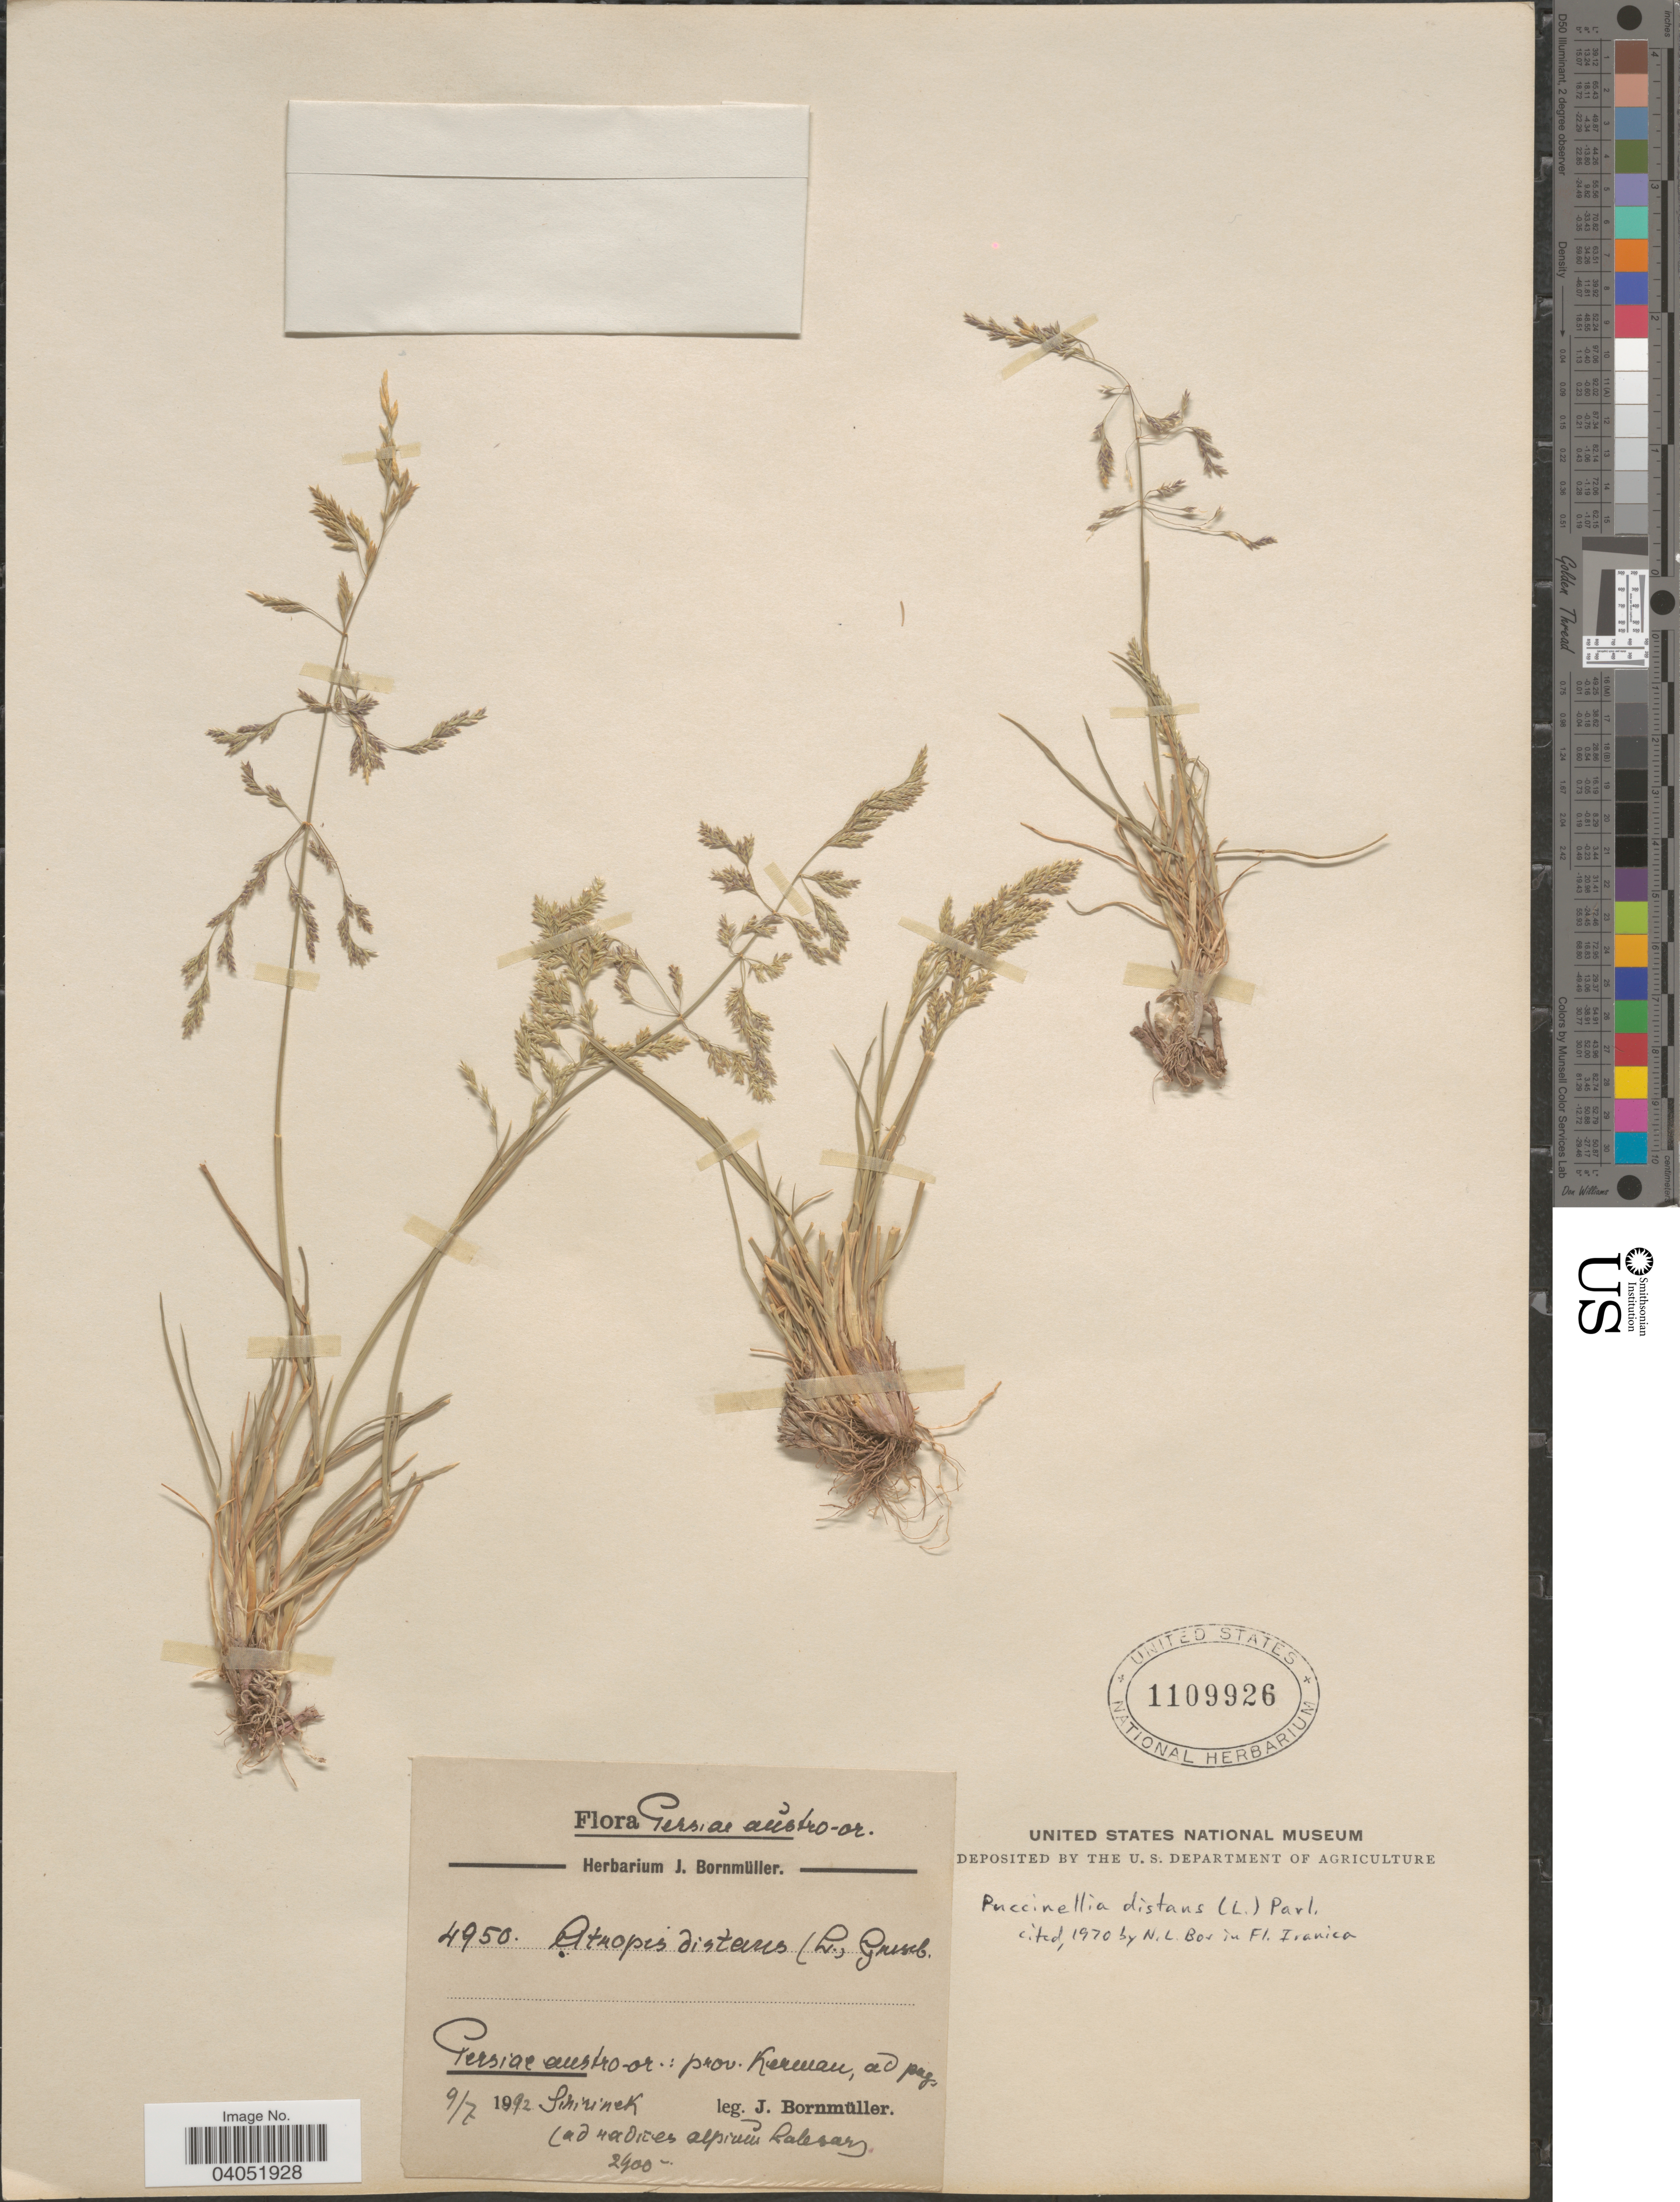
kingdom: Plantae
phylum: Tracheophyta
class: Liliopsida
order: Poales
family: Poaceae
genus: Puccinellia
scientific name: Puccinellia distans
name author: (Jacq.) Parl.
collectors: J. Bornmüller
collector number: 4950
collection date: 1892-07-09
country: Iran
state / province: Kerman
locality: Persiae aŭstro-or. Prov. Kerman, ad pag. Sinirinek. (ad radices alpinŭs Lalehzar).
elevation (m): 2400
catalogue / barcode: US 1109926